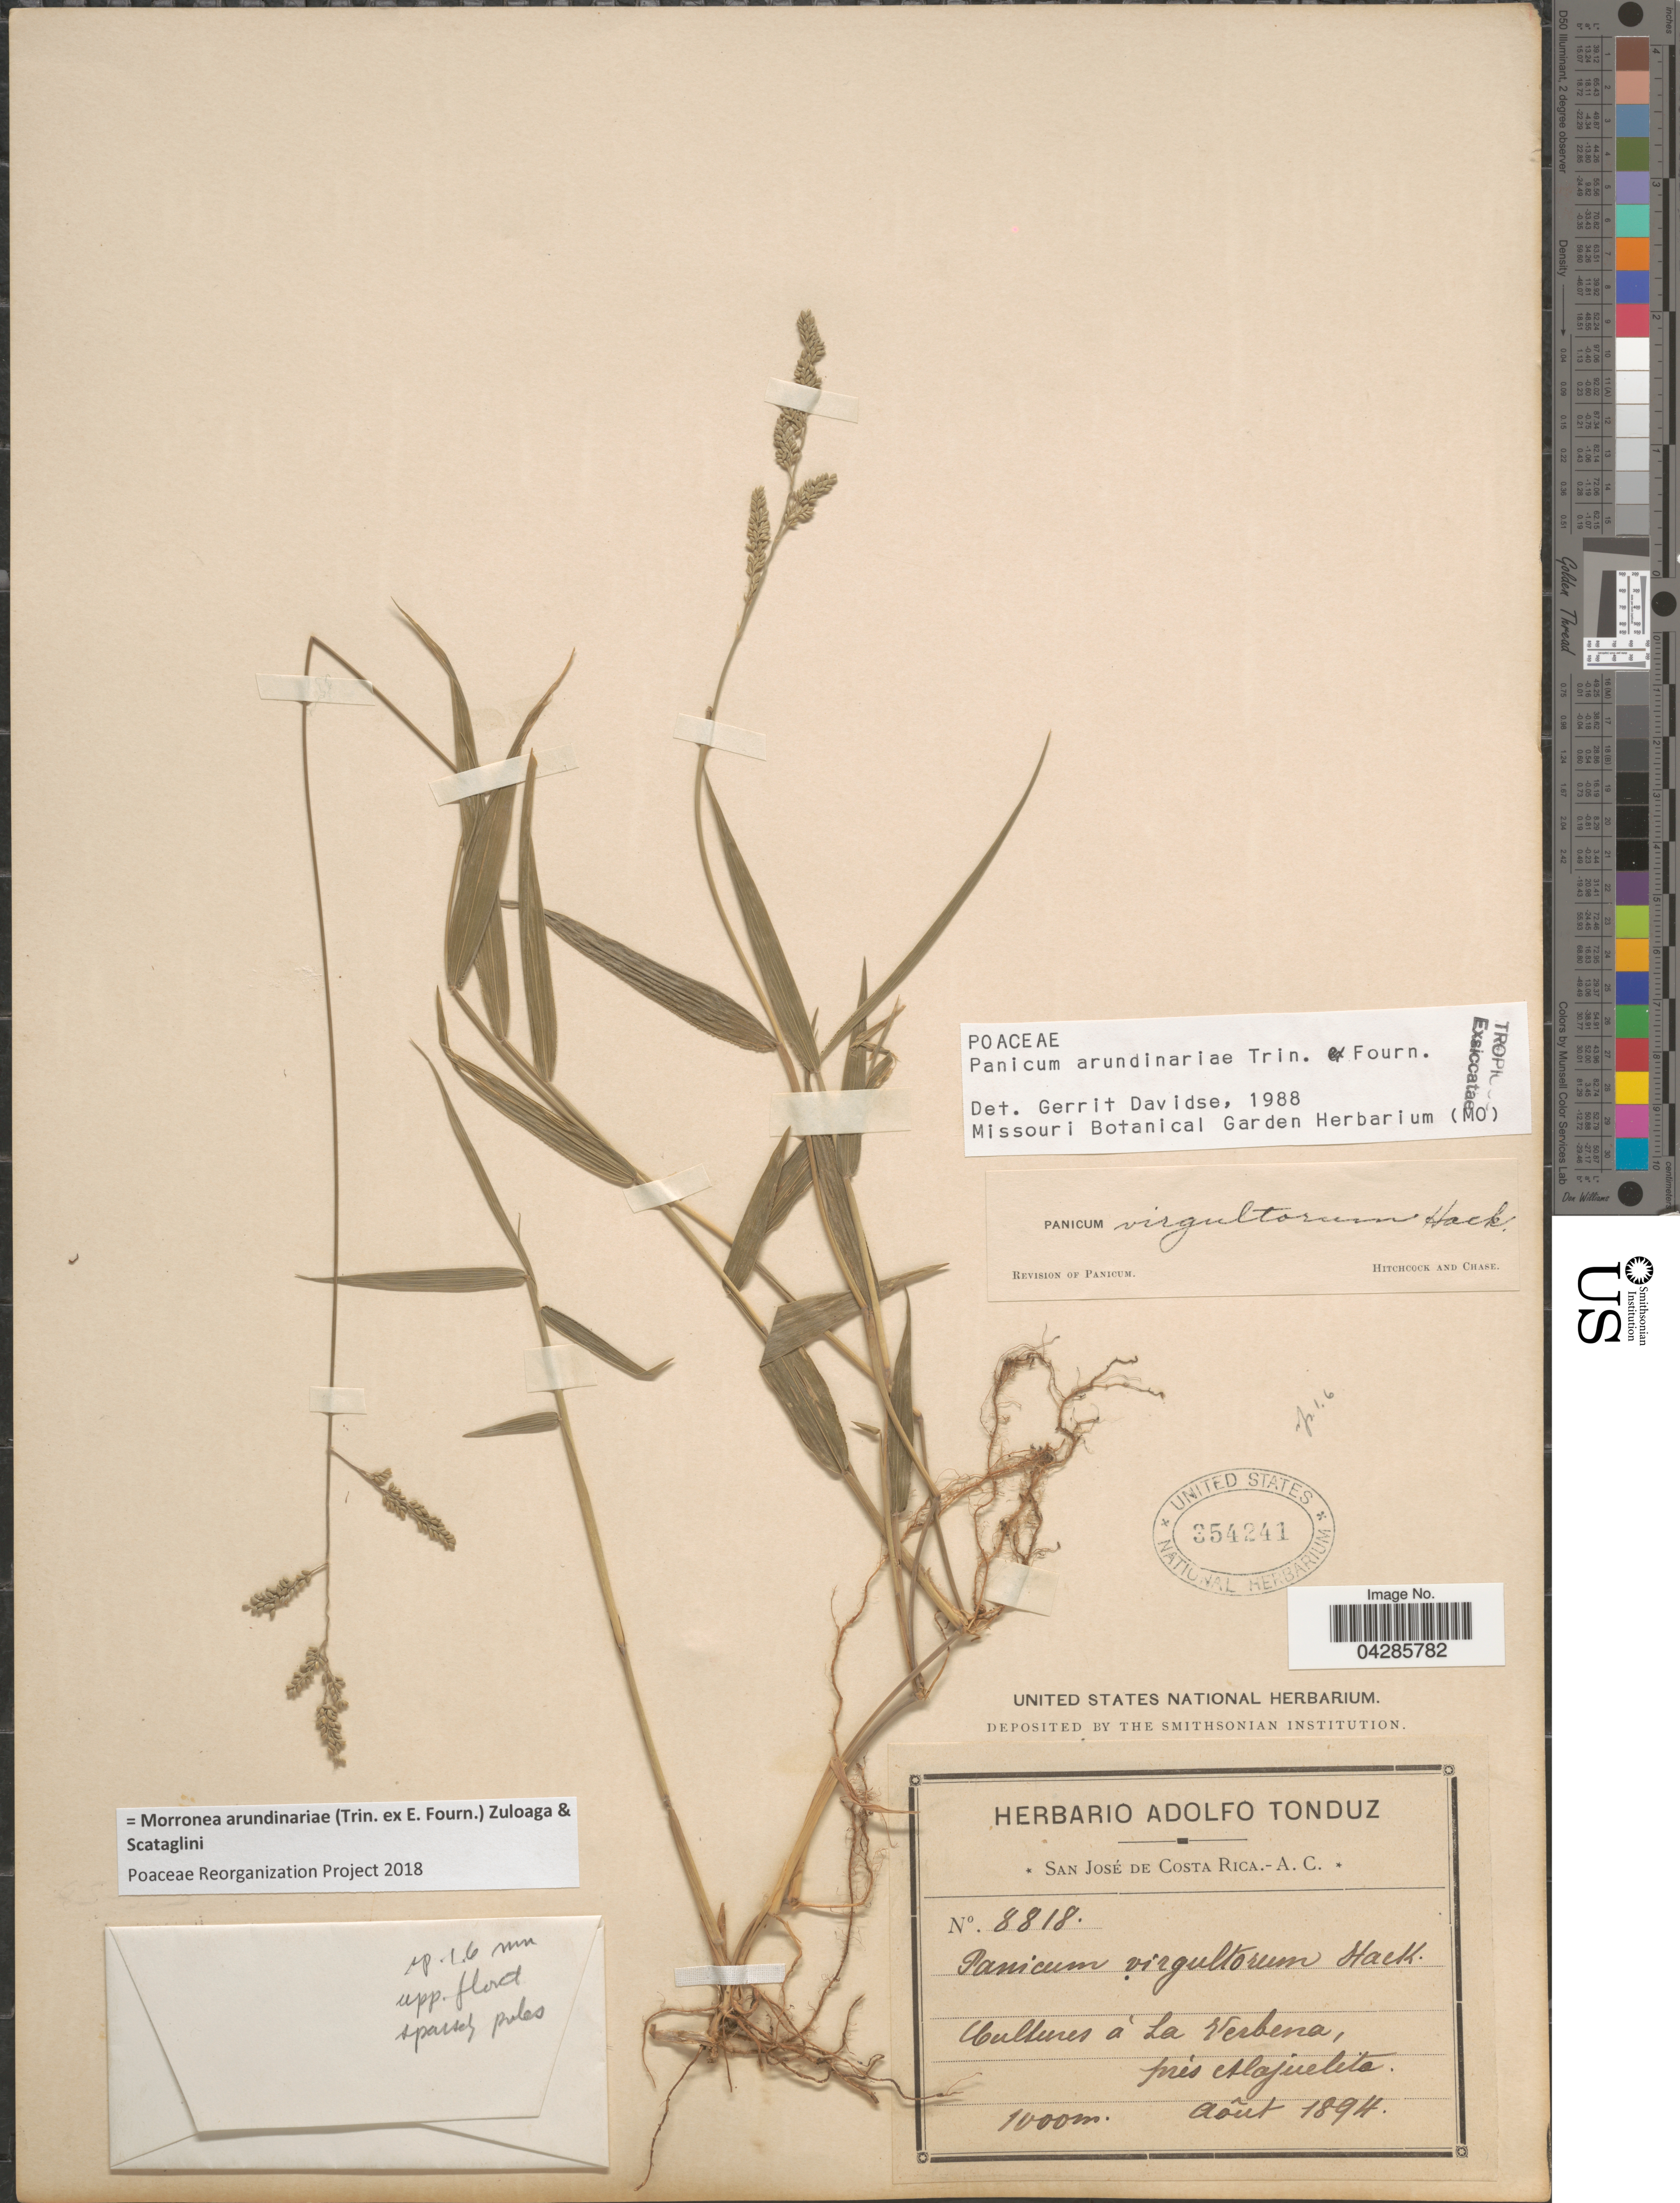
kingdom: Plantae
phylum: Tracheophyta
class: Liliopsida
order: Poales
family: Poaceae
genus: Morronea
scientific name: Morronea arundinariae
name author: (Trin. ex E. Fourn.) Zuloaga & Scataglini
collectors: ex Herb. Adolfo Tonduz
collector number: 8818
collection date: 1894-08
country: Costa Rica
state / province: San José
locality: Cultures à La Verbena, près Alajuelita.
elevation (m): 1000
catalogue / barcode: US 354241